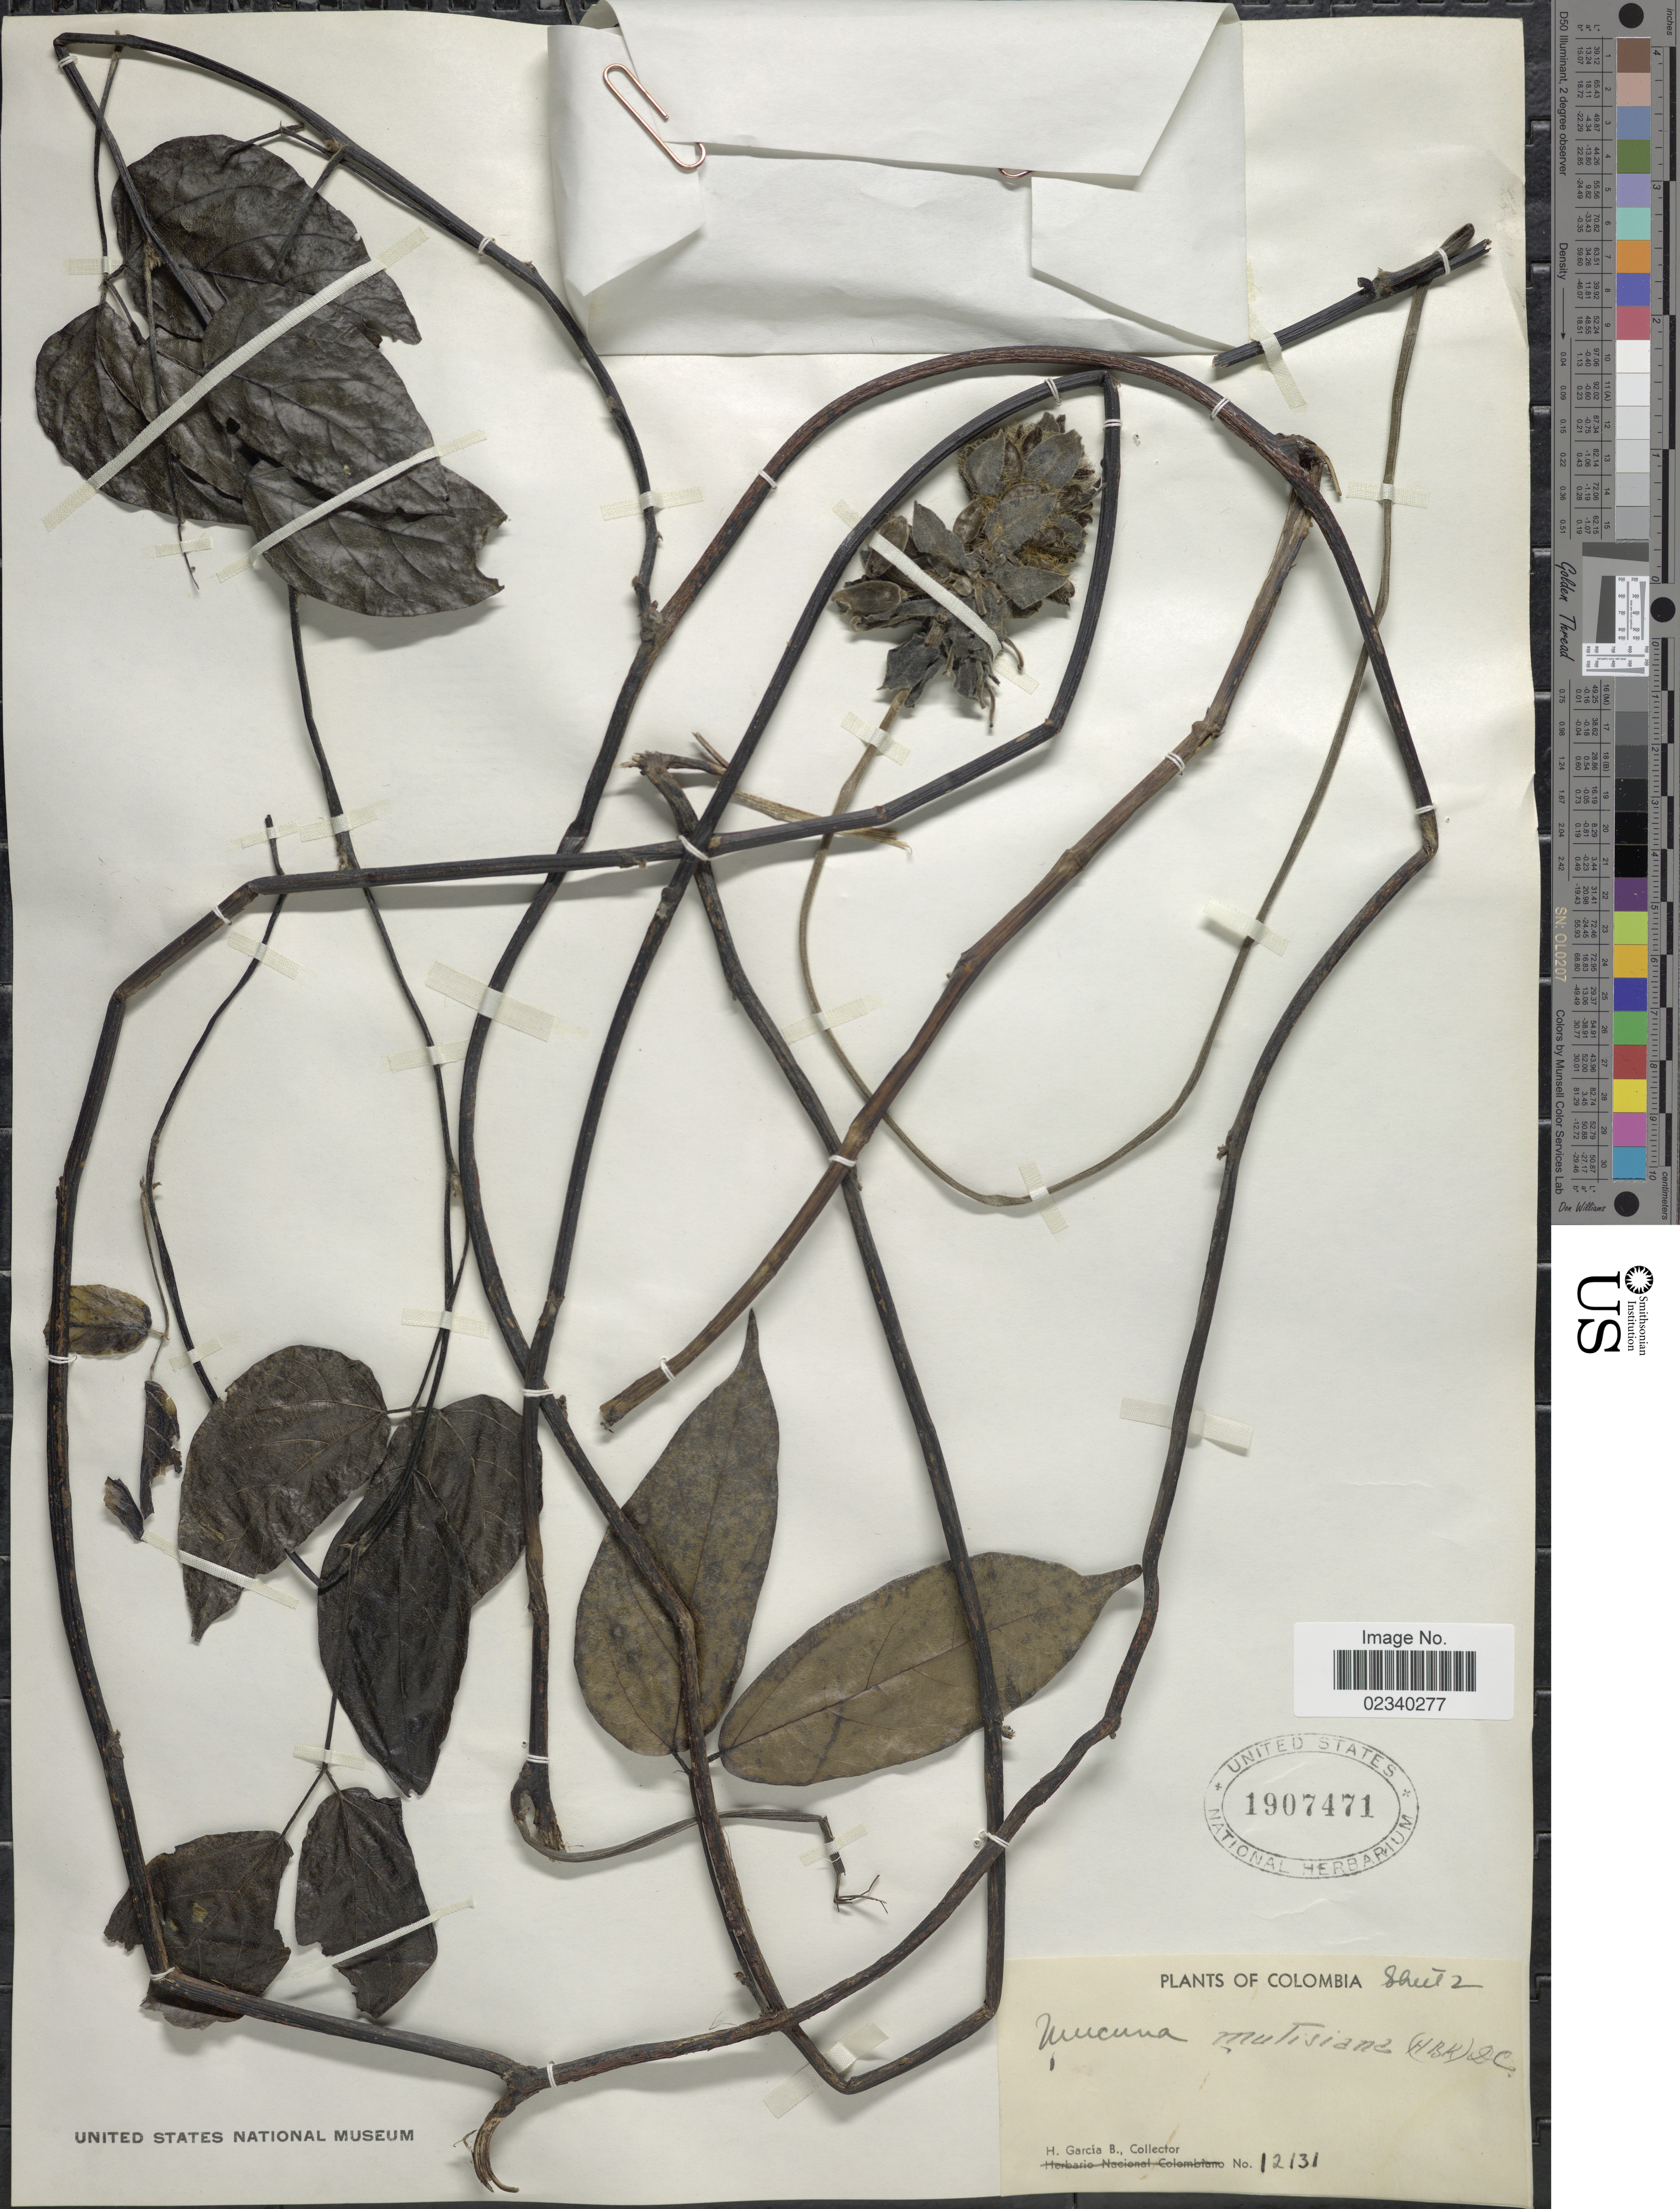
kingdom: Plantae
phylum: Tracheophyta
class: Magnoliopsida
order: Fabales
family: Fabaceae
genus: Mucuna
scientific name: Mucuna mutisiana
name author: (Kunth) DC.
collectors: H. García Barriga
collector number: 12131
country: Colombia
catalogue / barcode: US 1907471